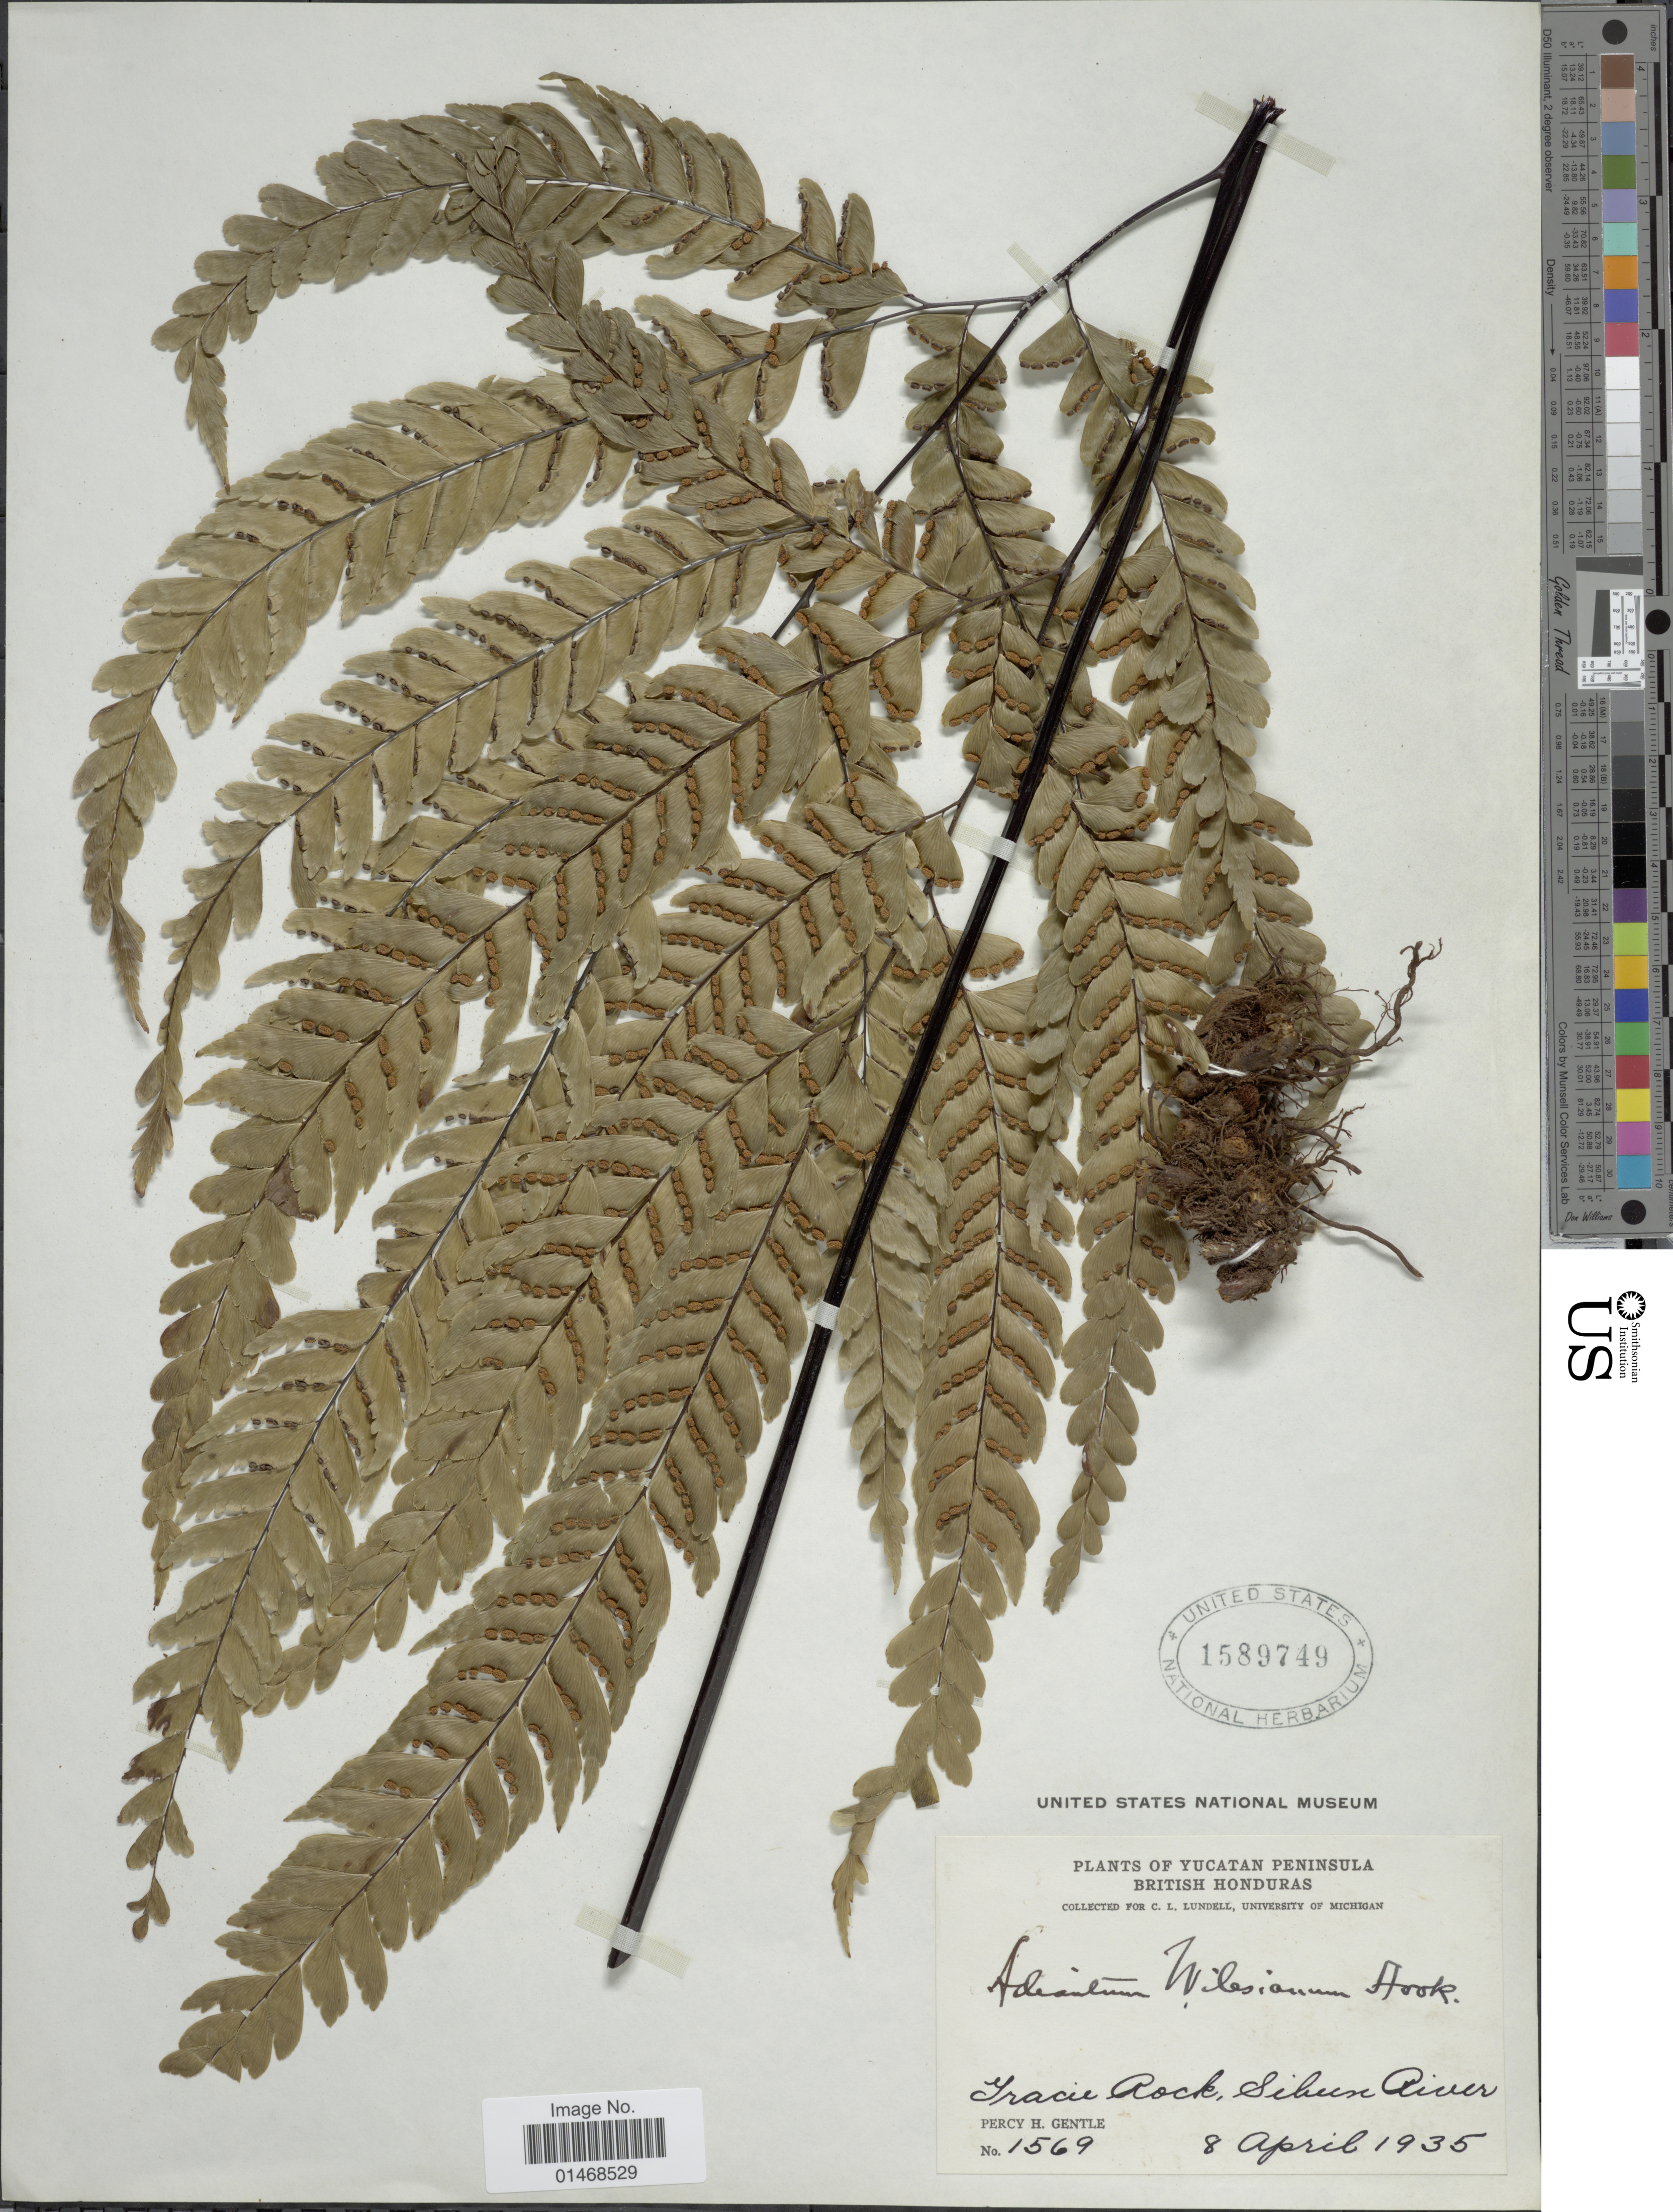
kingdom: Plantae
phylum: Tracheophyta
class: Polypodiopsida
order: Polypodiales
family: Pteridaceae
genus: Adiantum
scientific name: Adiantum wilesianum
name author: Hook.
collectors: P. H. Gentle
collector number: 1569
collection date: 1935-04-08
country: Belize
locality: Yucatan Peninsula, Gracie Rock, Sikum River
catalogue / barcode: US 1589749